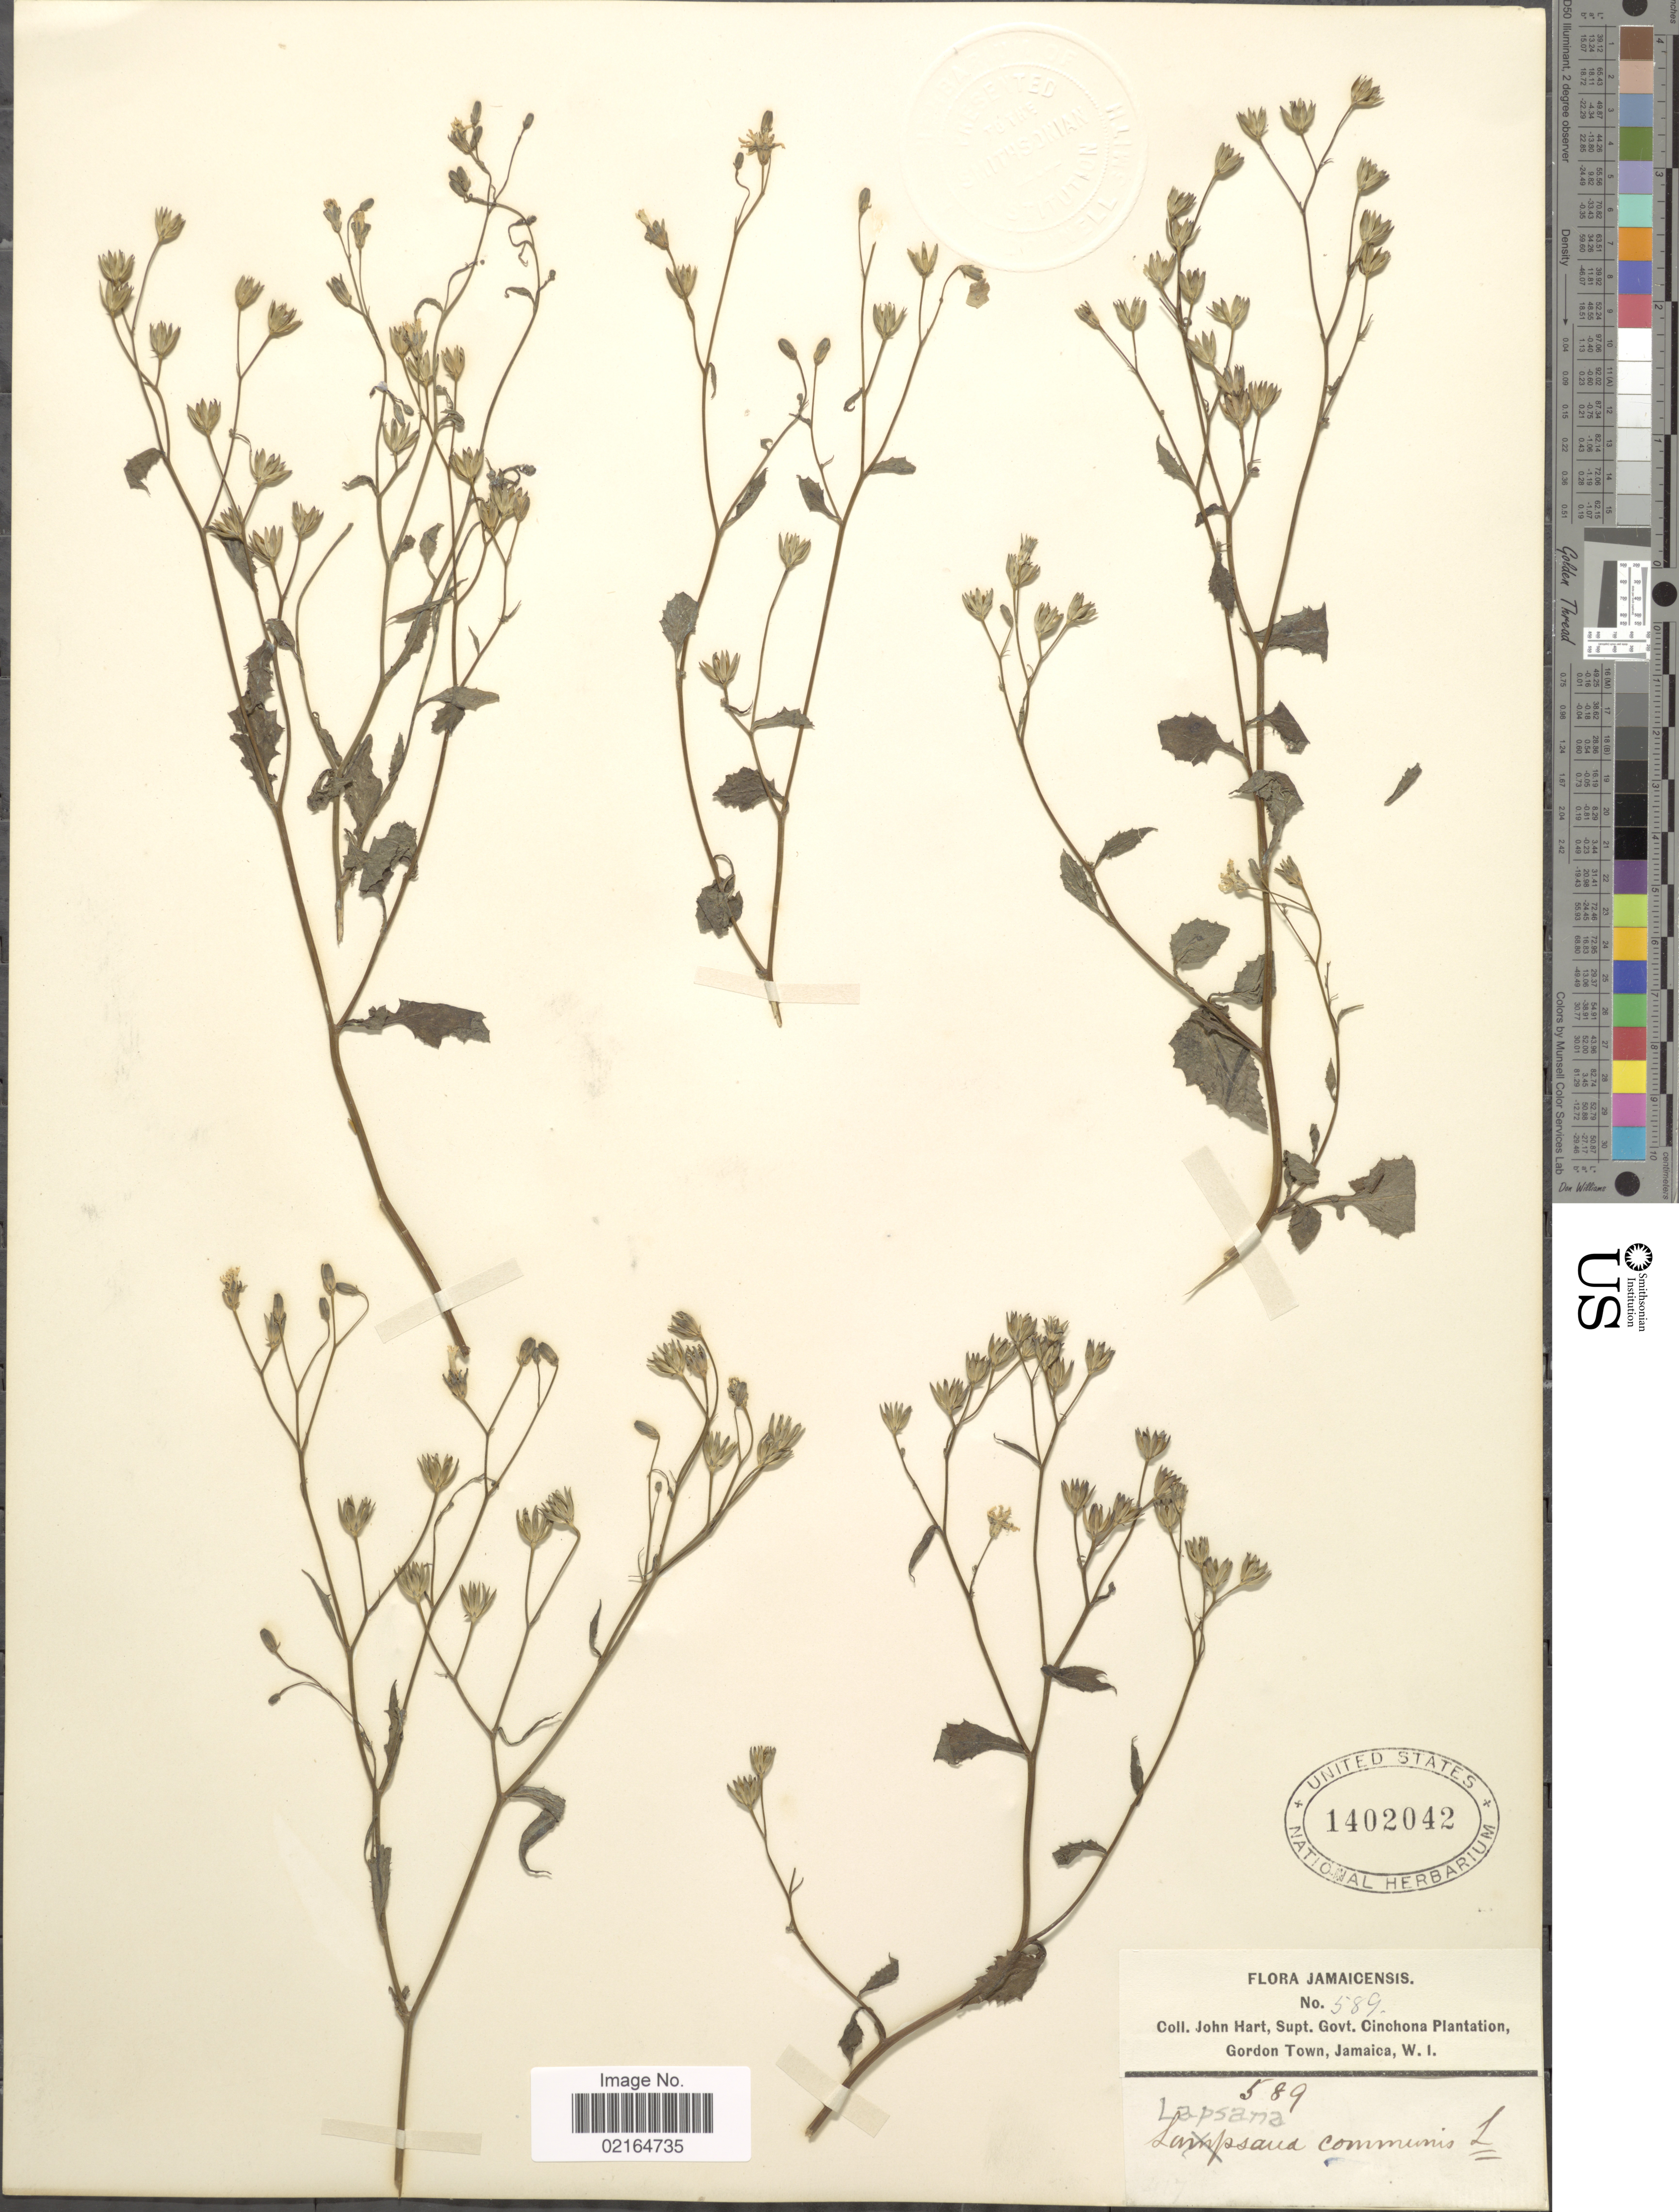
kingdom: Plantae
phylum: Tracheophyta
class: Magnoliopsida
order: Asterales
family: Asteraceae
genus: Lapsana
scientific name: Lapsana communis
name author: L.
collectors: J. H. Hart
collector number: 589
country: Jamaica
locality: Gordon Town. [unsure placement]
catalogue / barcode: US 1402042